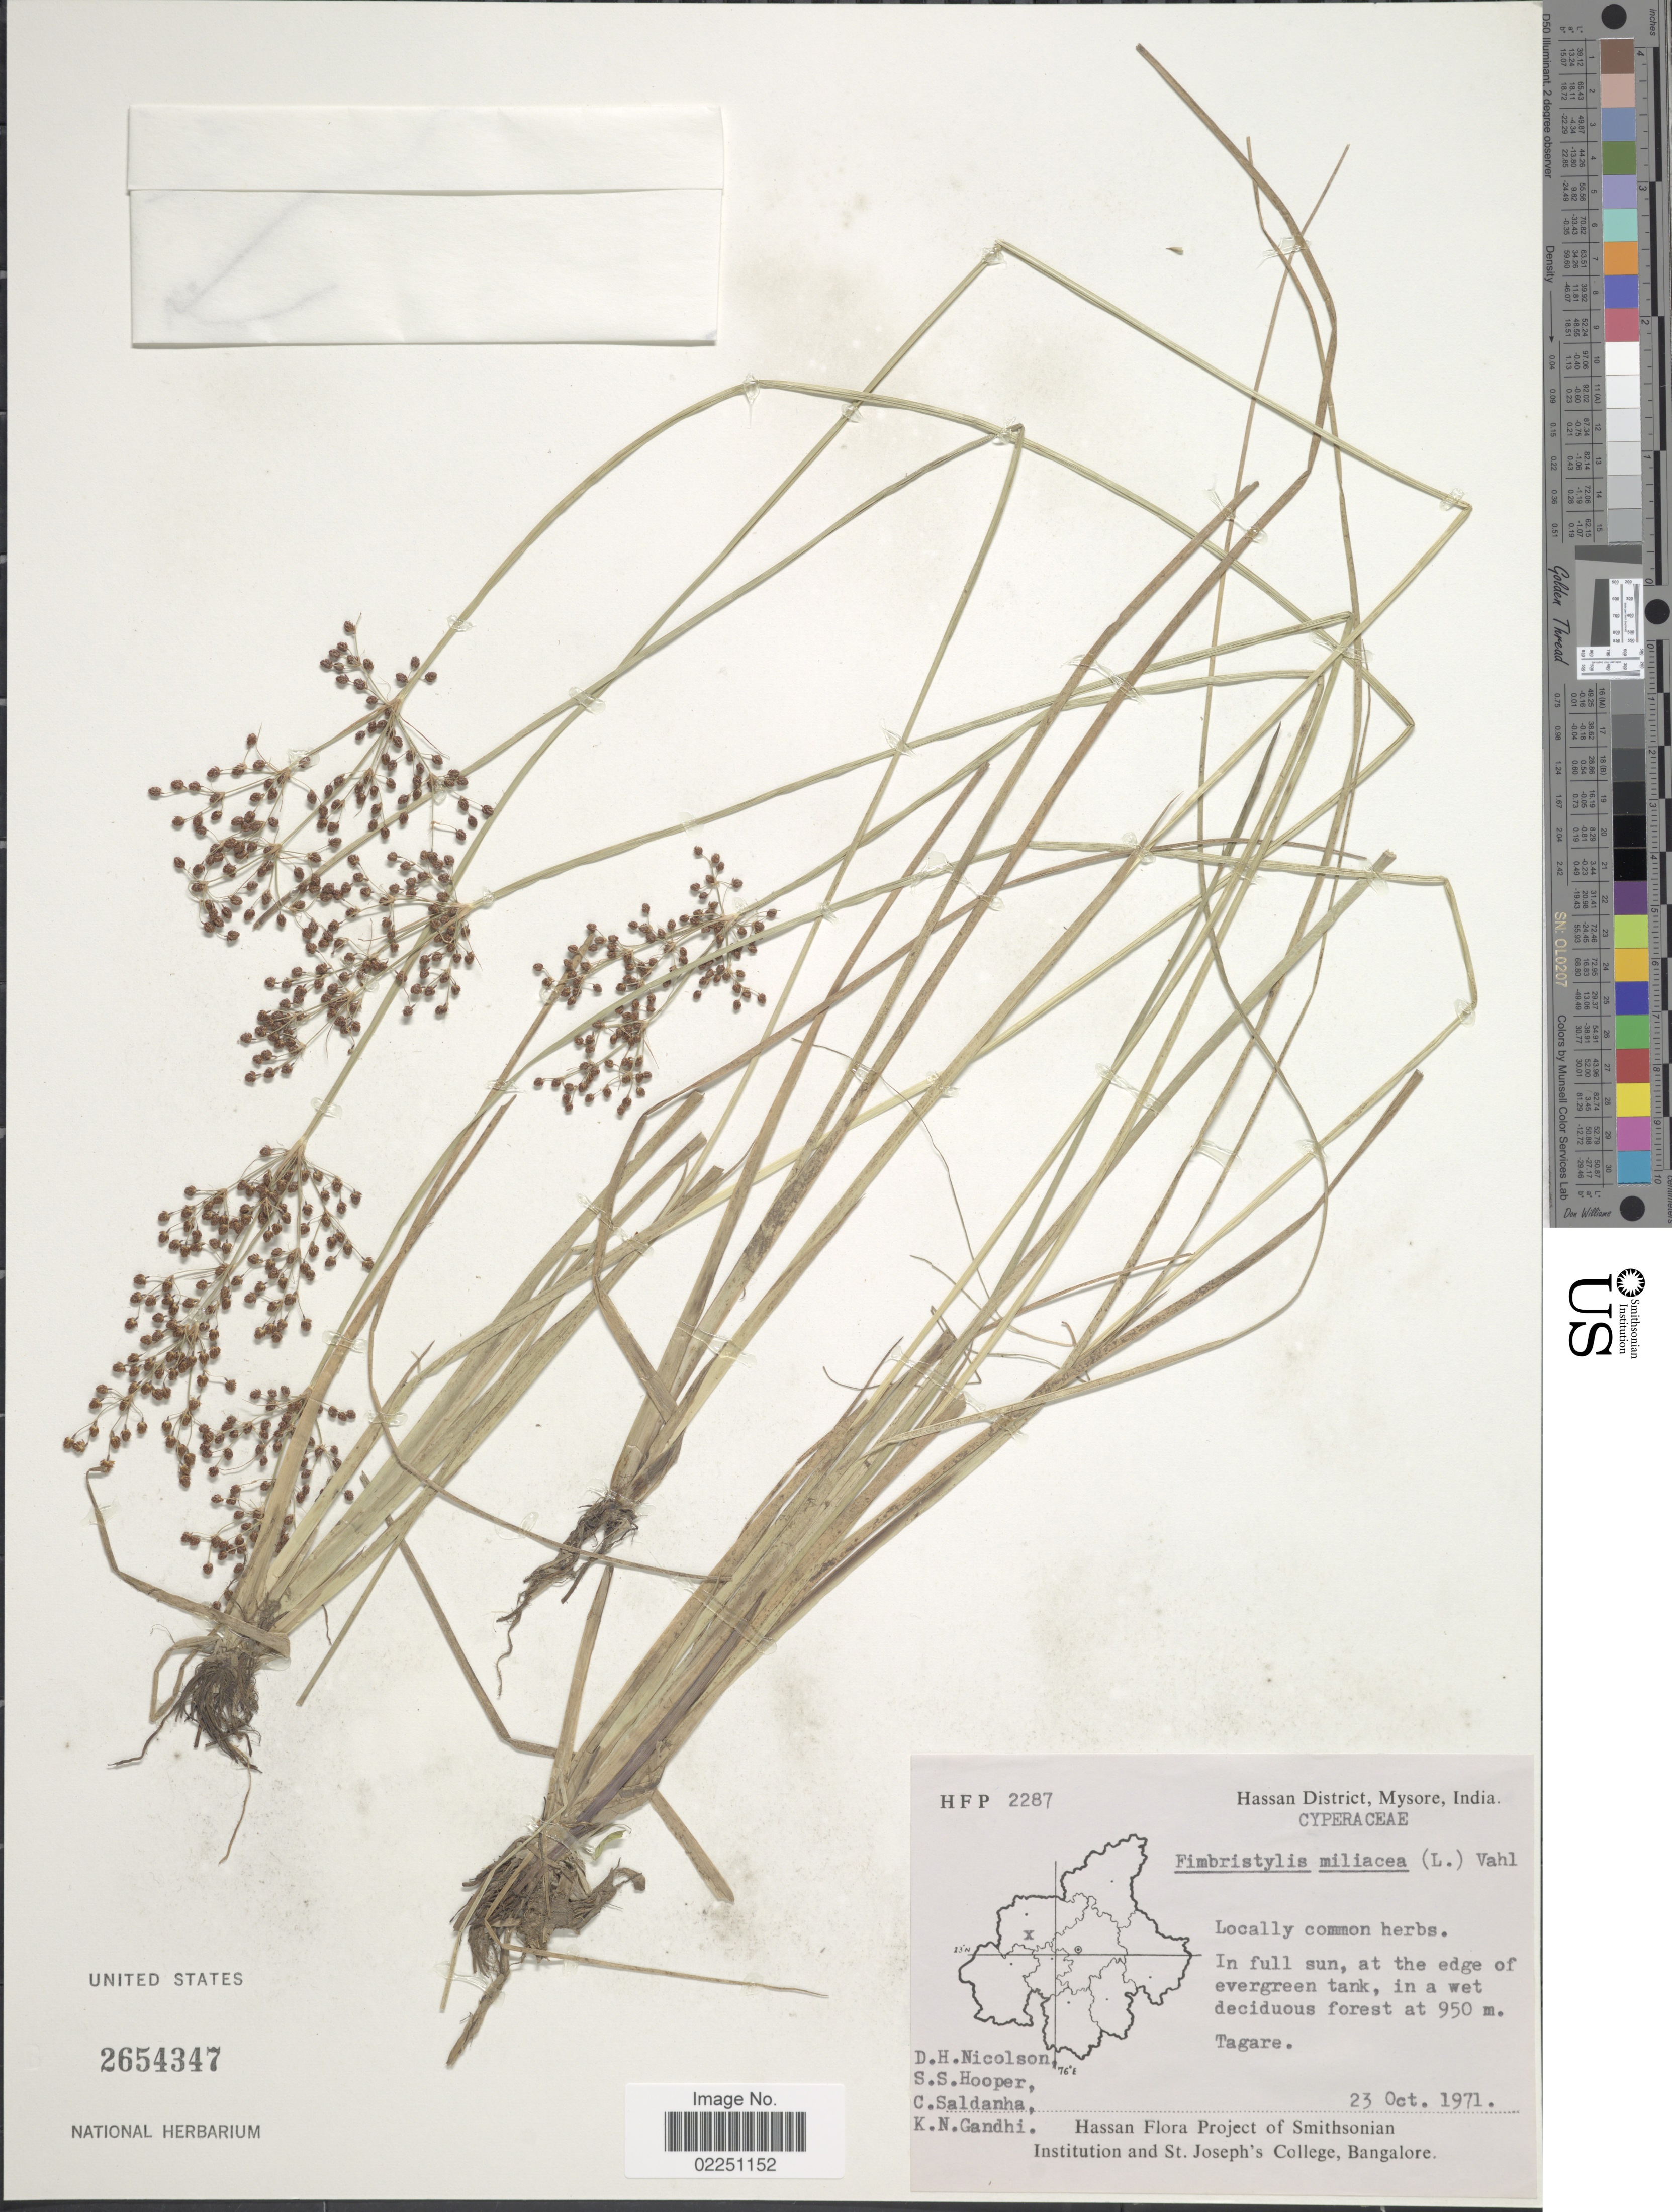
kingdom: Plantae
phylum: Tracheophyta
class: Liliopsida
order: Poales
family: Cyperaceae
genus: Fimbristylis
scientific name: Fimbristylis littoralis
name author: Gaudich.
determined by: Strong, M. T., (US), Smithsonian Institution - National Museum of Natural History (UNITED STATES)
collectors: D. H. Nicolson, S. S. Hooper, C. Saldanha & K. N. Gandhi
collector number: HFP2287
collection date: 1971-10-23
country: India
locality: Hassan District, Mysore. Tagare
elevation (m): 950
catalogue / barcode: US 2654347